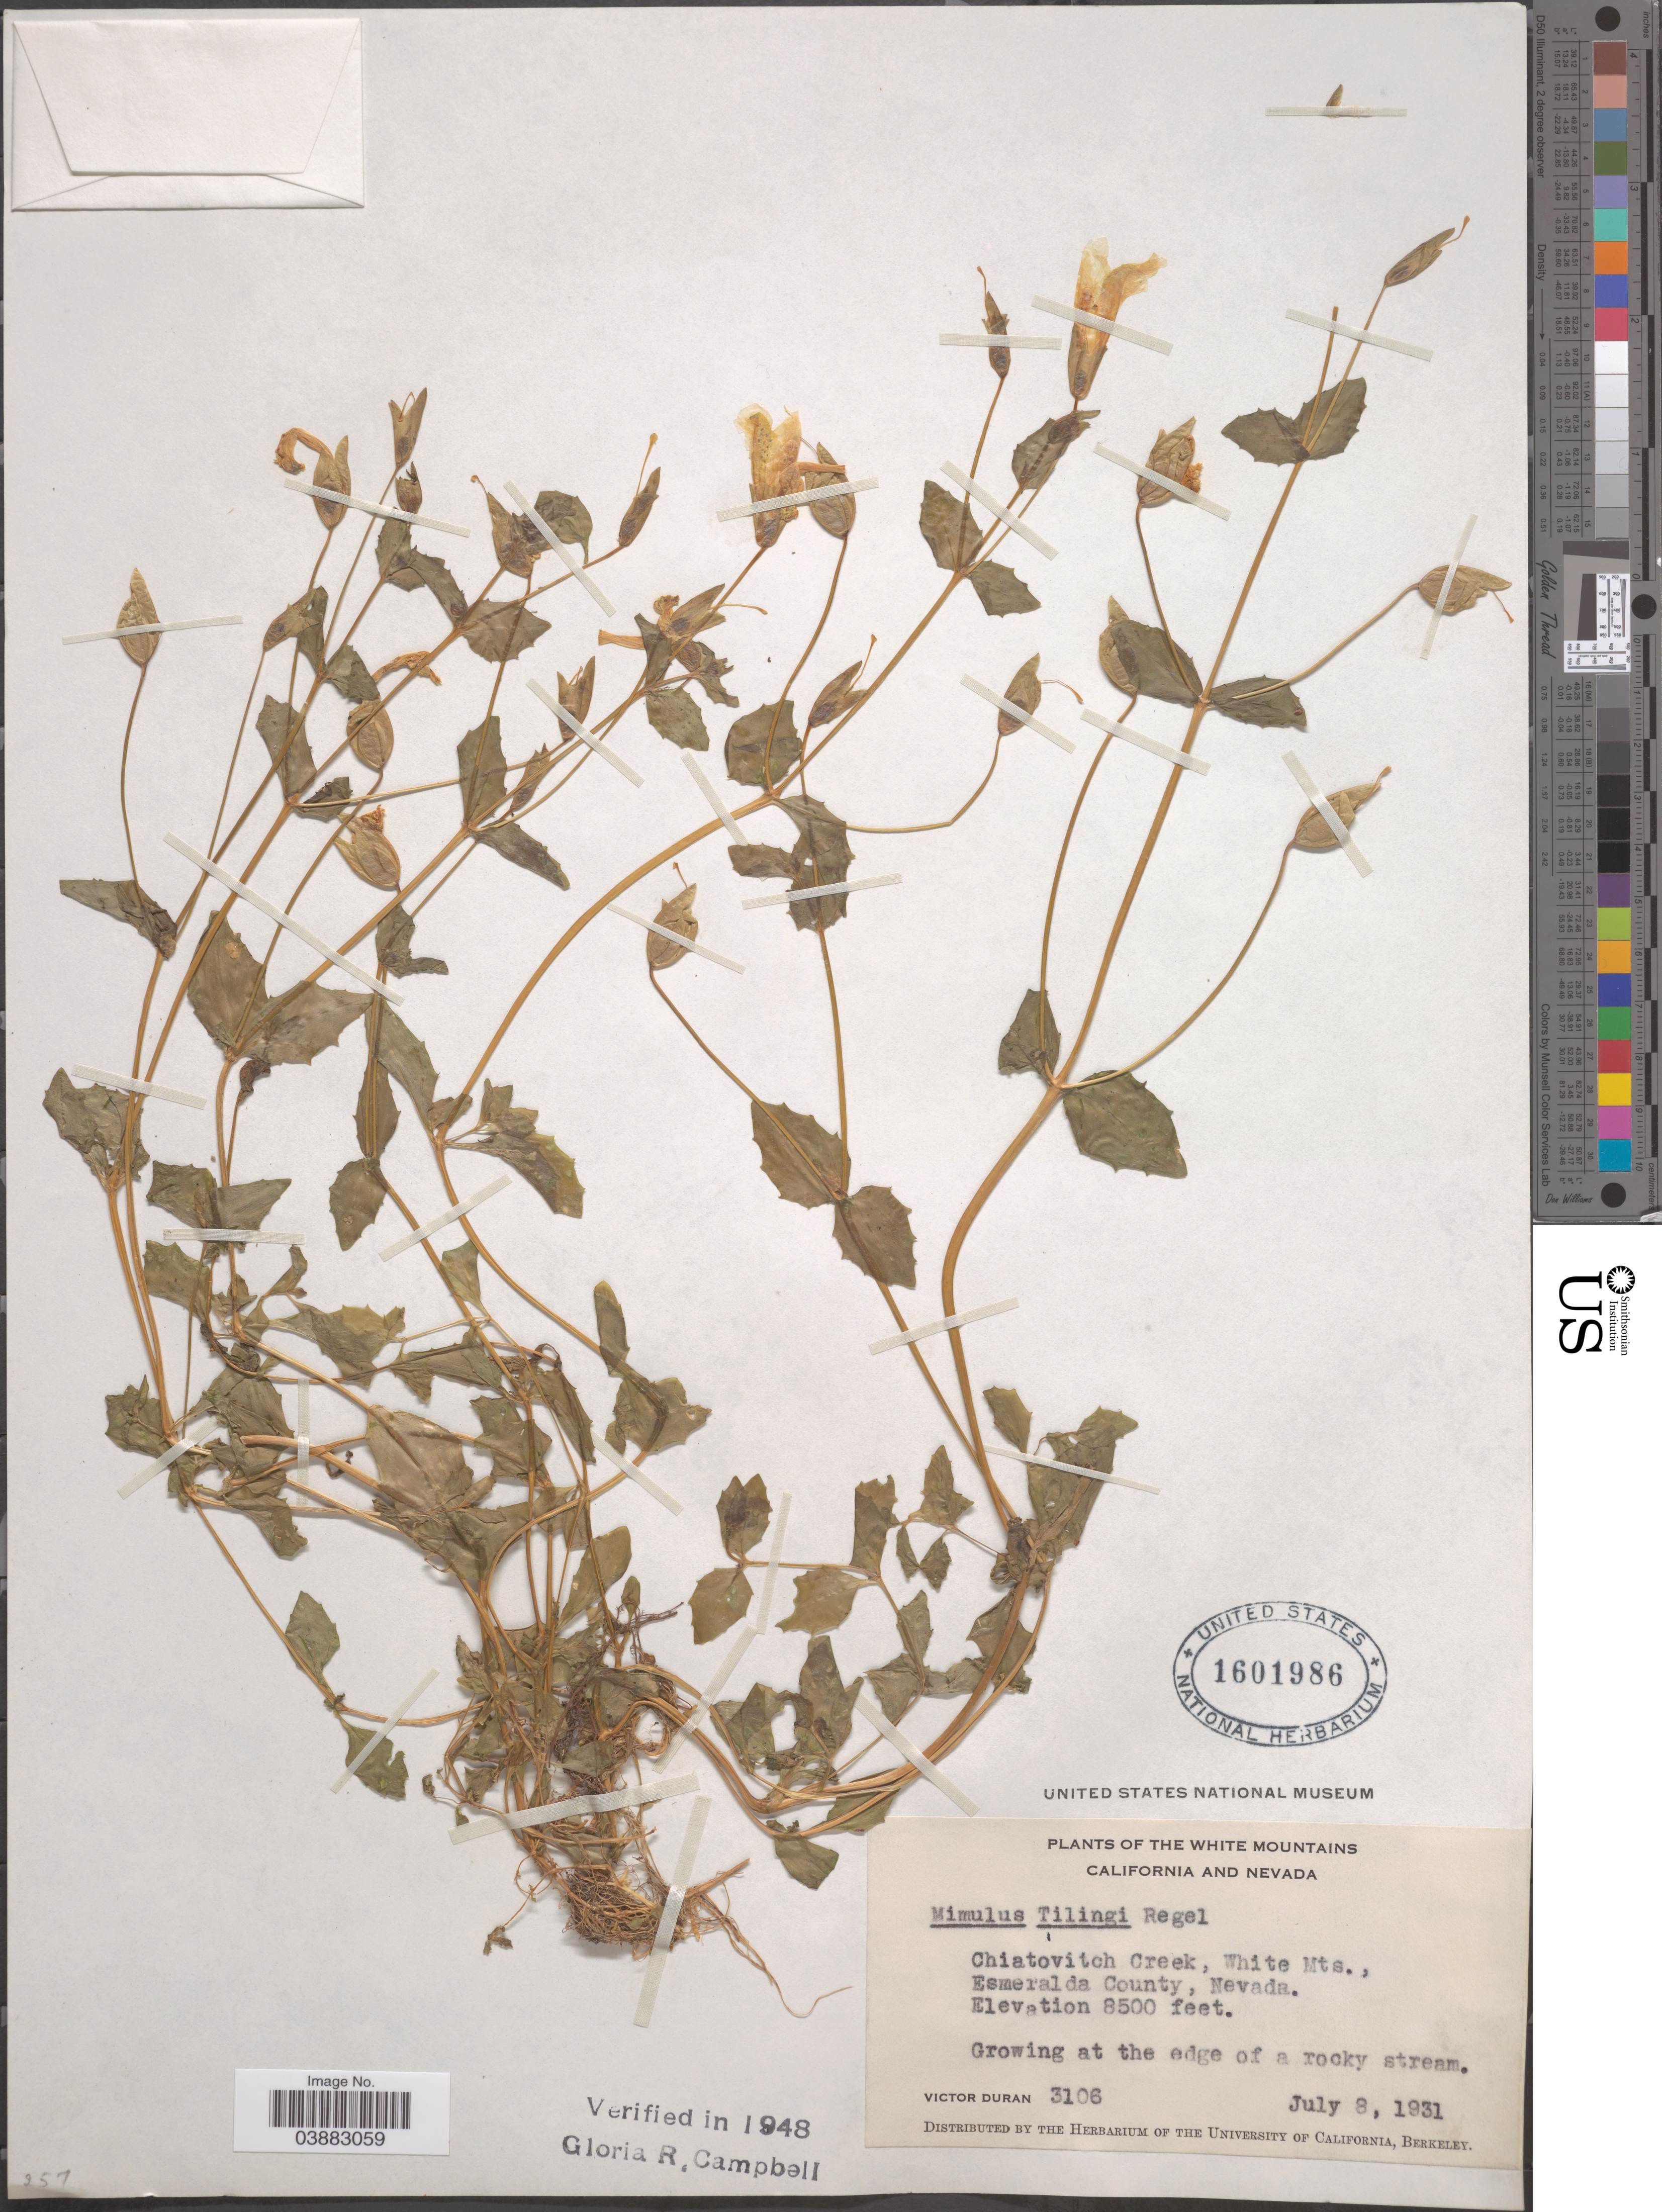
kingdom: Plantae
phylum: Tracheophyta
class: Magnoliopsida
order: Lamiales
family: Phrymaceae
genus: Mimulus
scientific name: Mimulus tilingii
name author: Regel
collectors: V. Duran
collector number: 3106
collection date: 1931-07-08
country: United States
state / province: Nevada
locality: The White Mountains. Chiatovitch Creek, White Mts., Esmeralda County.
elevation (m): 2591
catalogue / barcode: US 1601986